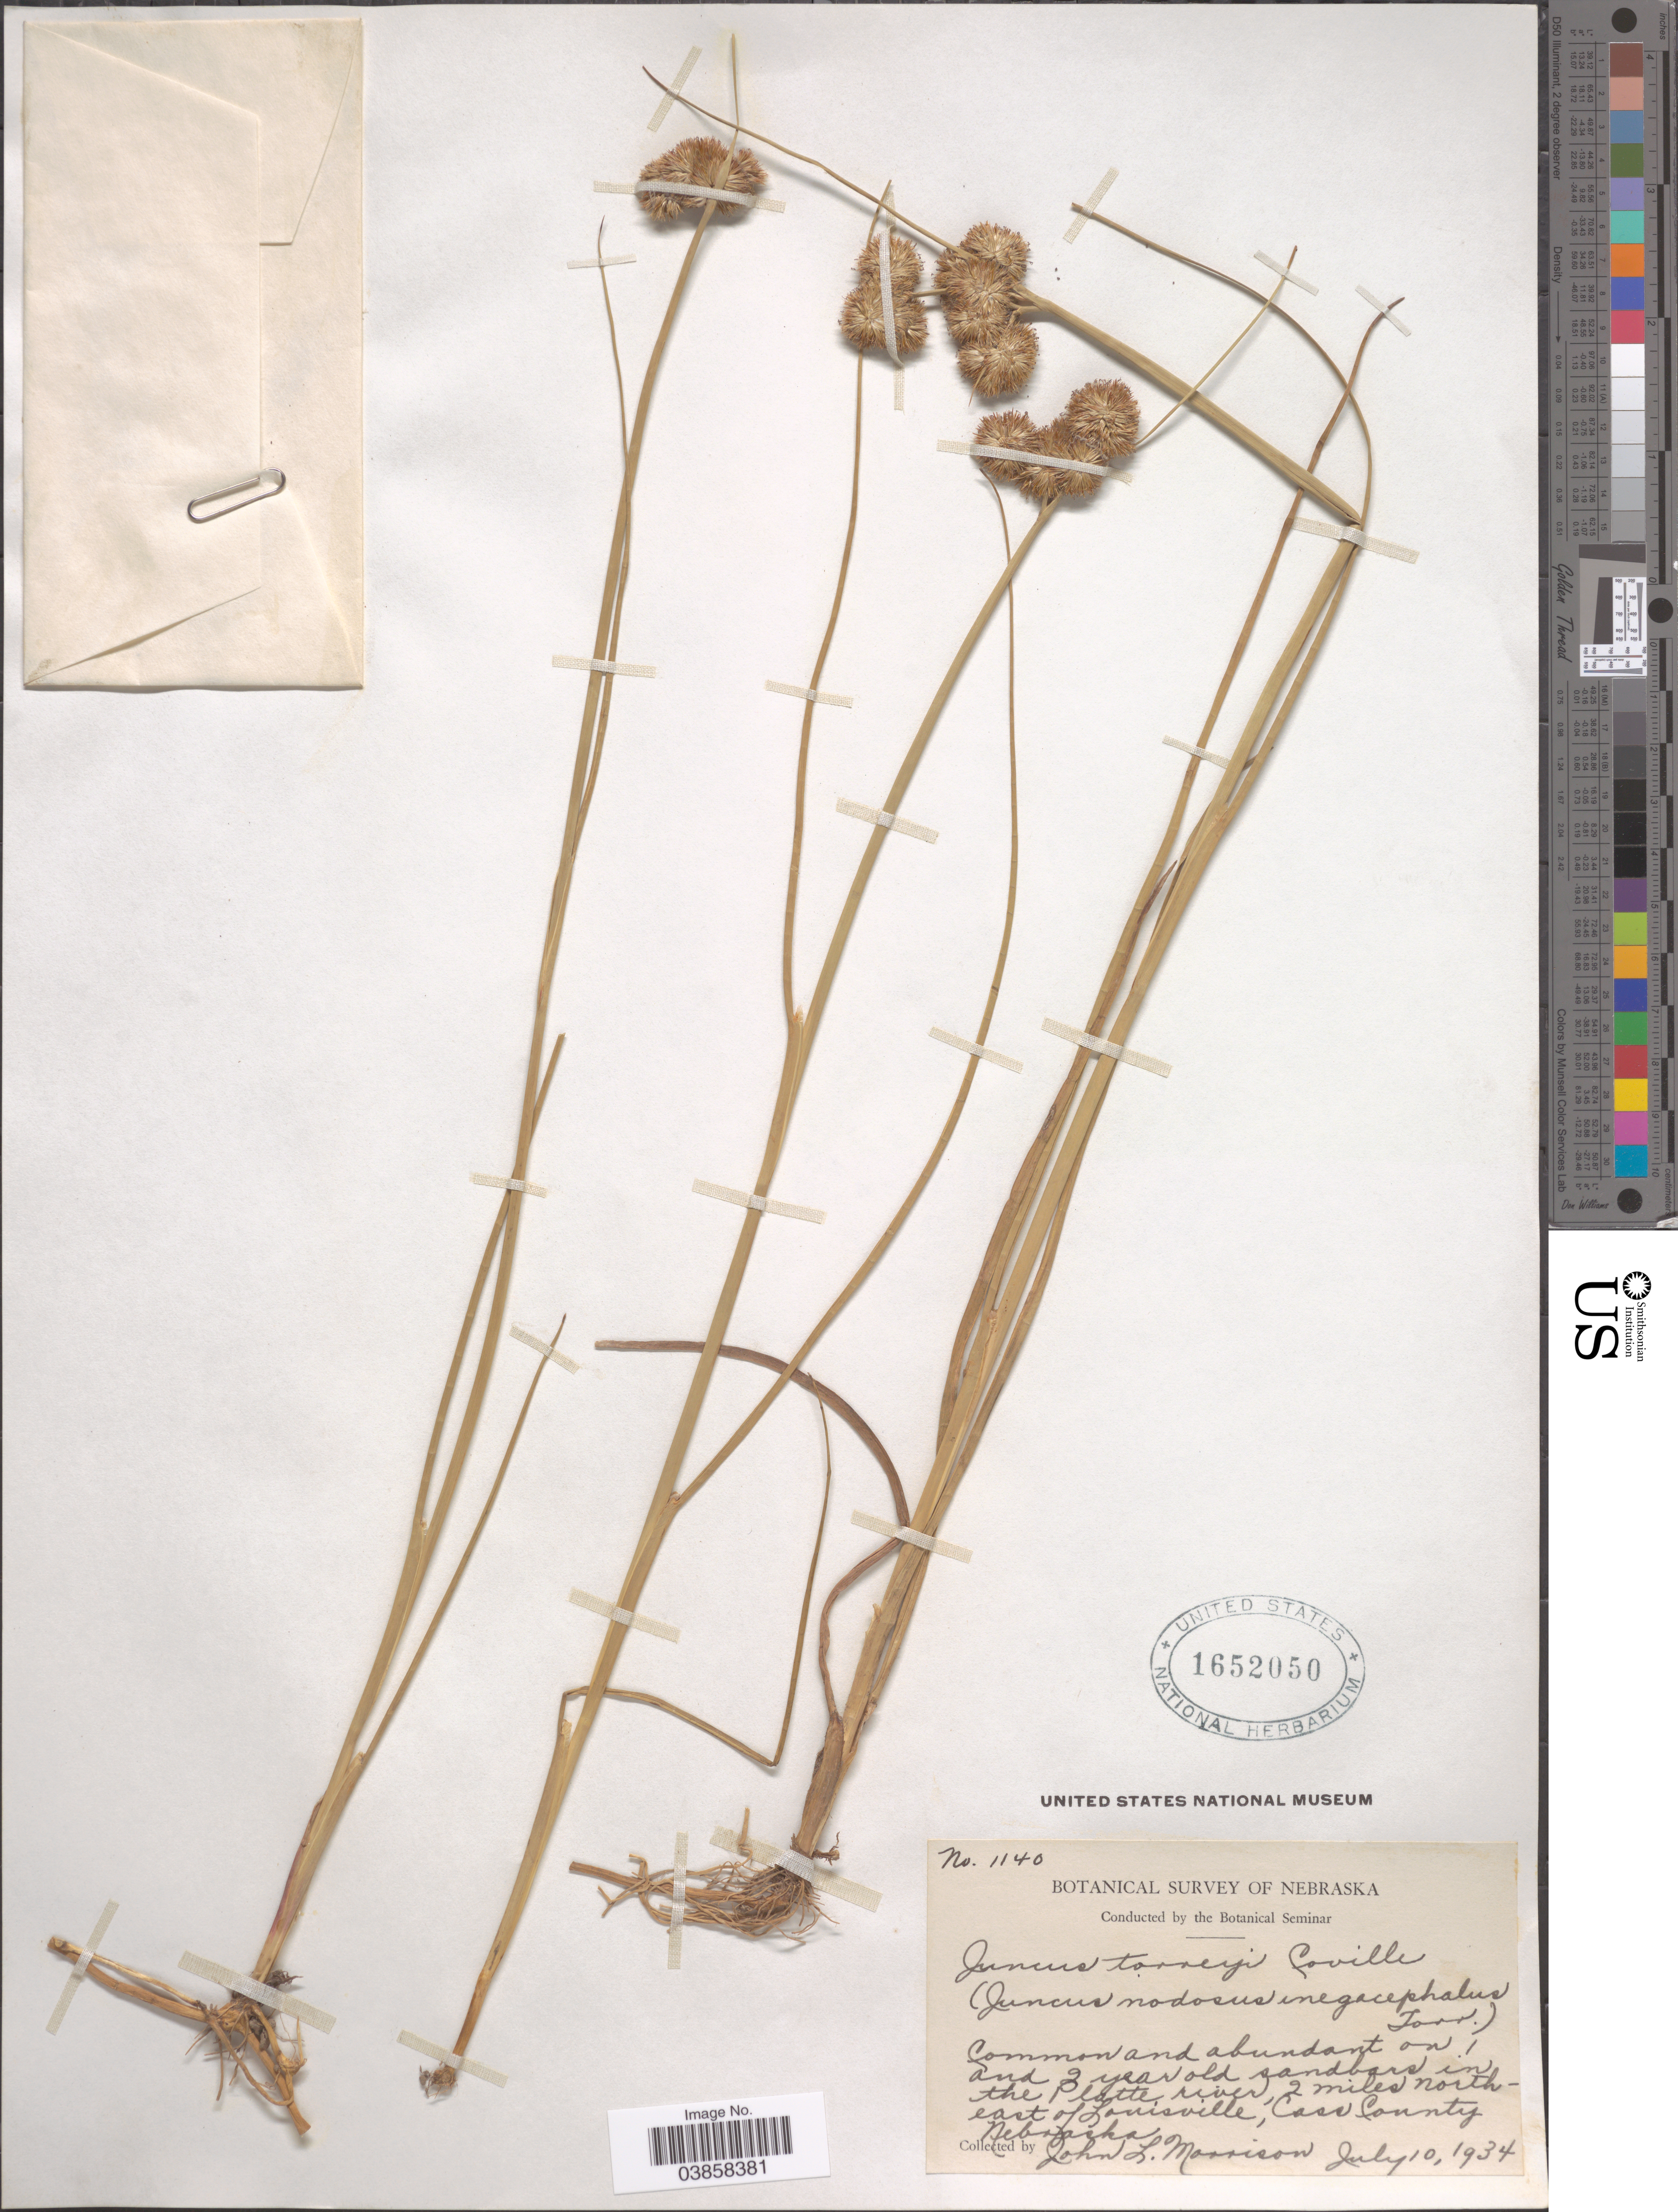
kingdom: Plantae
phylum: Tracheophyta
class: Liliopsida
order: Poales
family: Juncaceae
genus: Juncus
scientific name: Juncus torreyi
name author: Coville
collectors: J. Morrison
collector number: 1140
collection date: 1934-07-10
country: United States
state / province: Nebraska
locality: Platte river, 2 miles northeast of Lanisville, Cass County.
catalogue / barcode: US 1652050